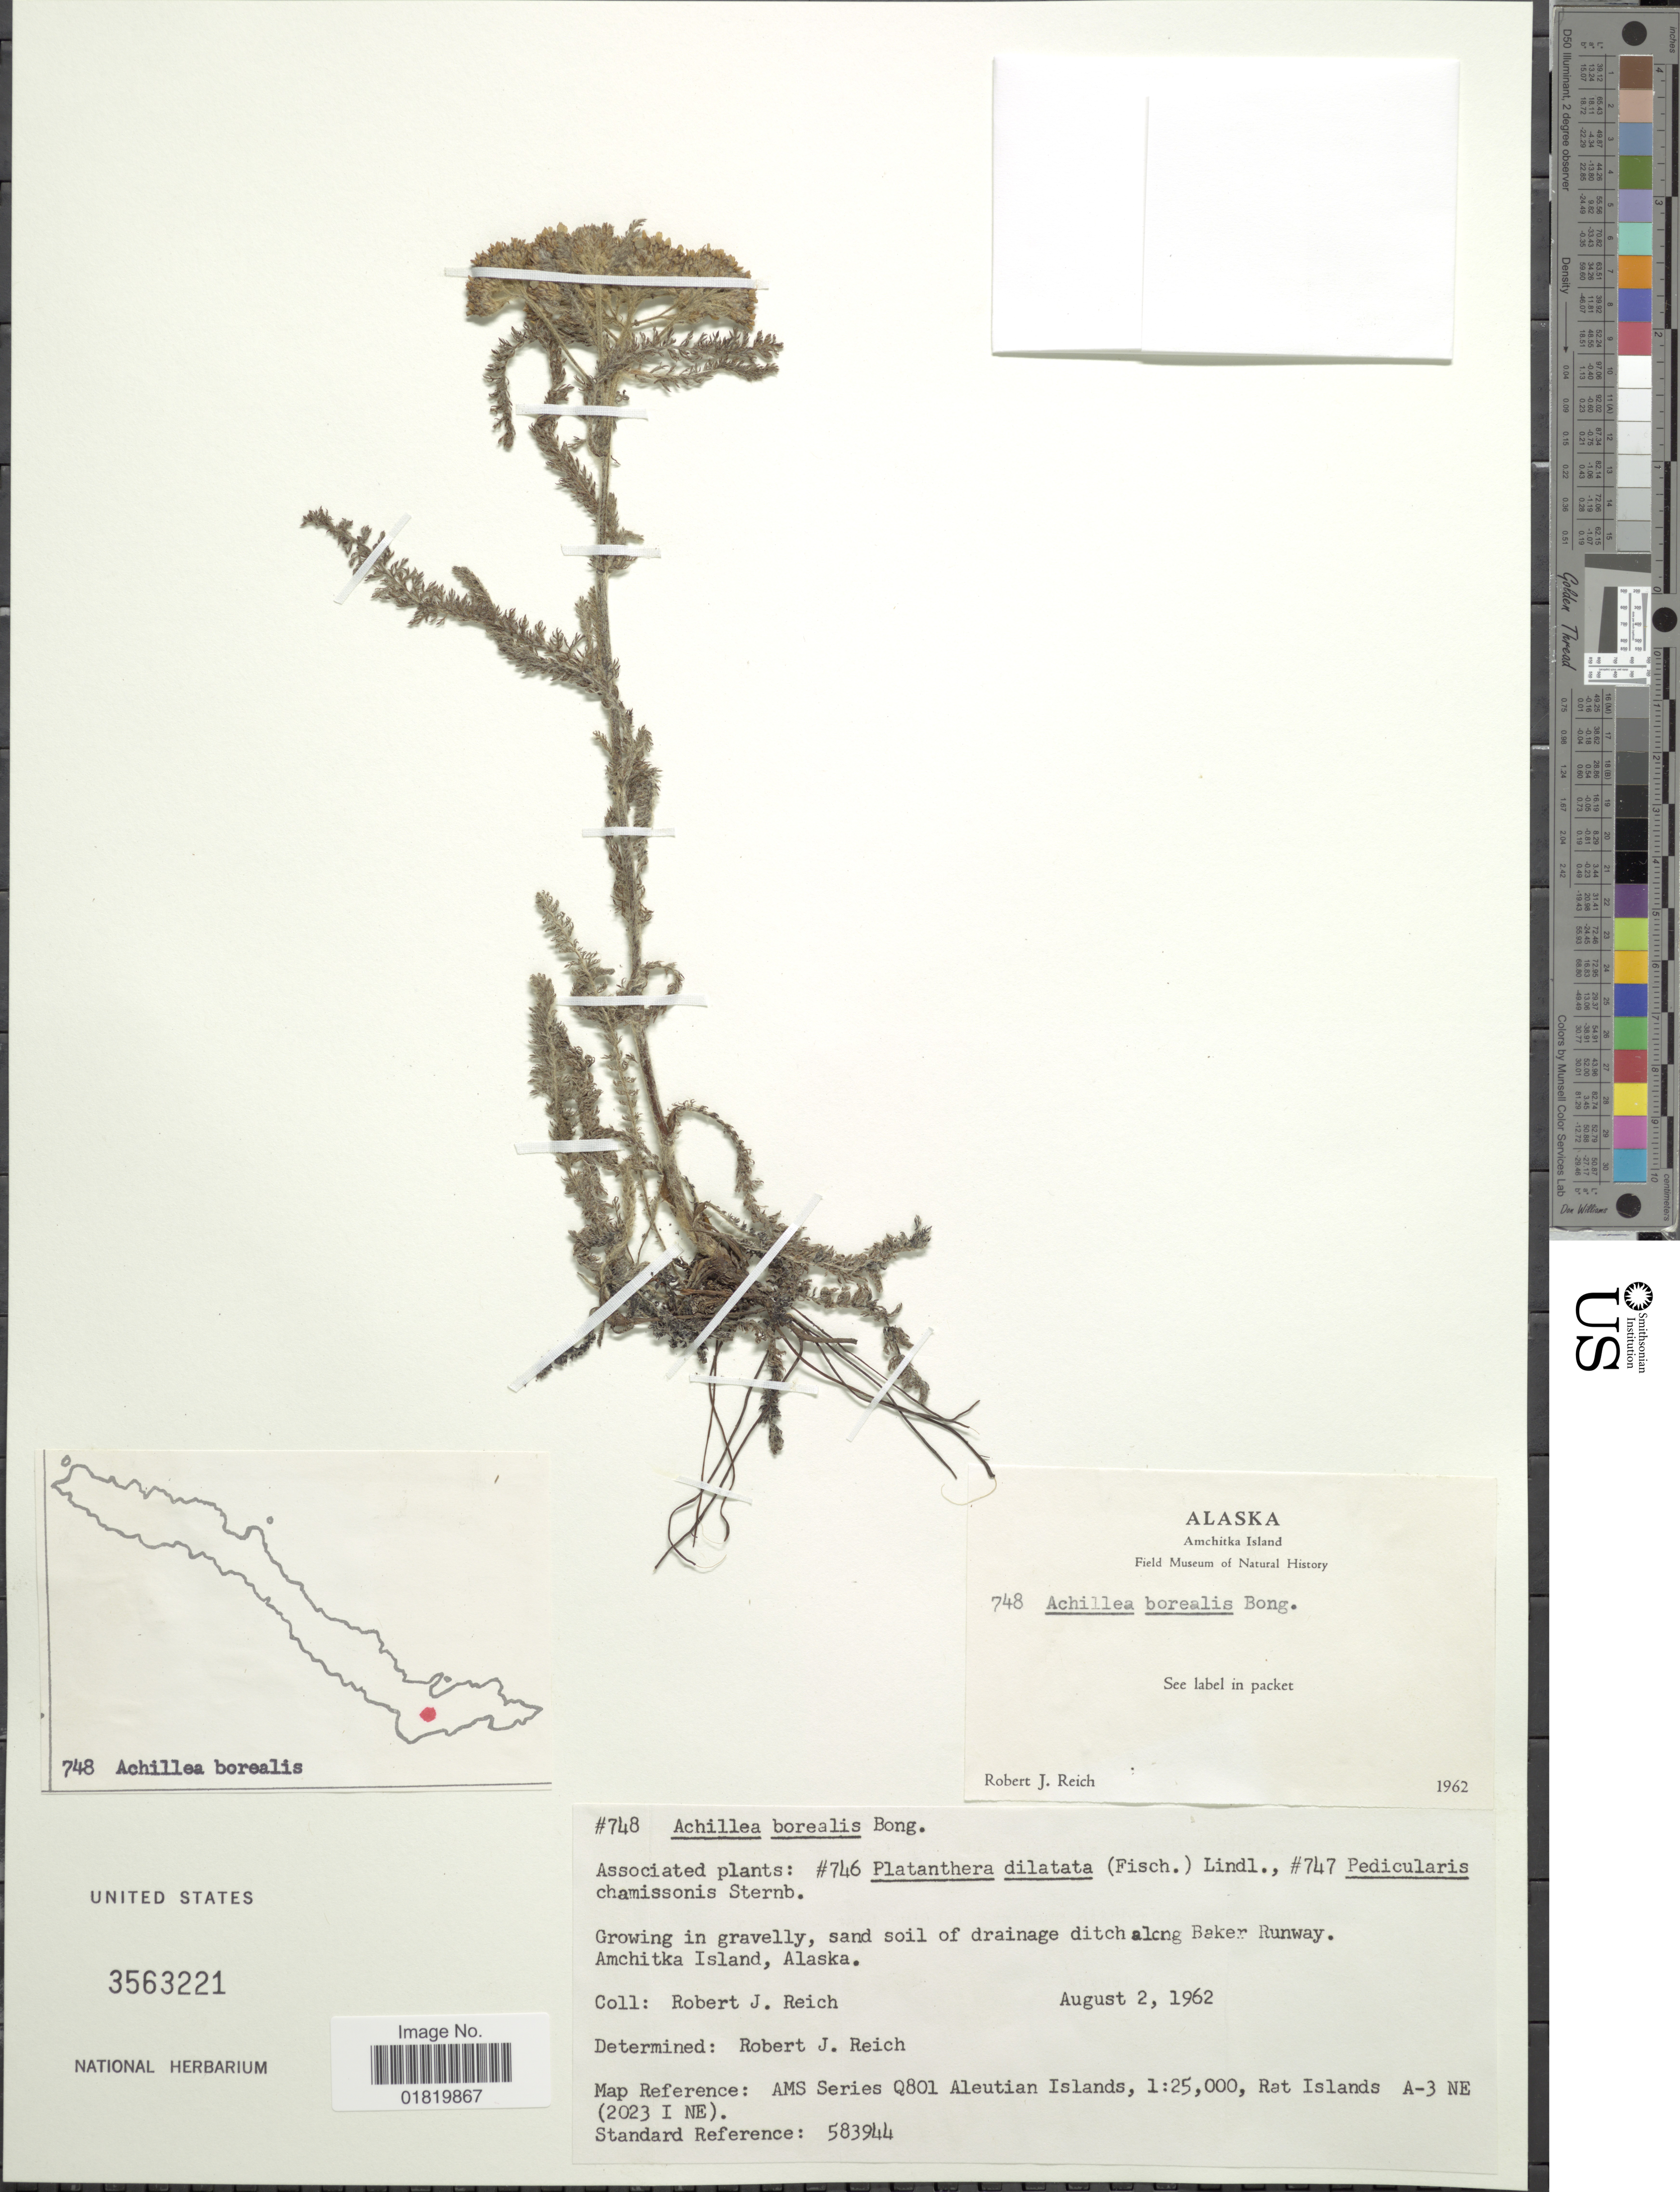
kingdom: Plantae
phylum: Tracheophyta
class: Magnoliopsida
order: Asterales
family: Asteraceae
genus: Achillea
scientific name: Achillea borealis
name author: Bong.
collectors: R. Reich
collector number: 748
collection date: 1962-08-02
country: United States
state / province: Alaska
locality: Growing in gravelly, sand soil of drainage ditch along Baker Runway. Amchitka Island, Alaska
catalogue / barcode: US 3563221